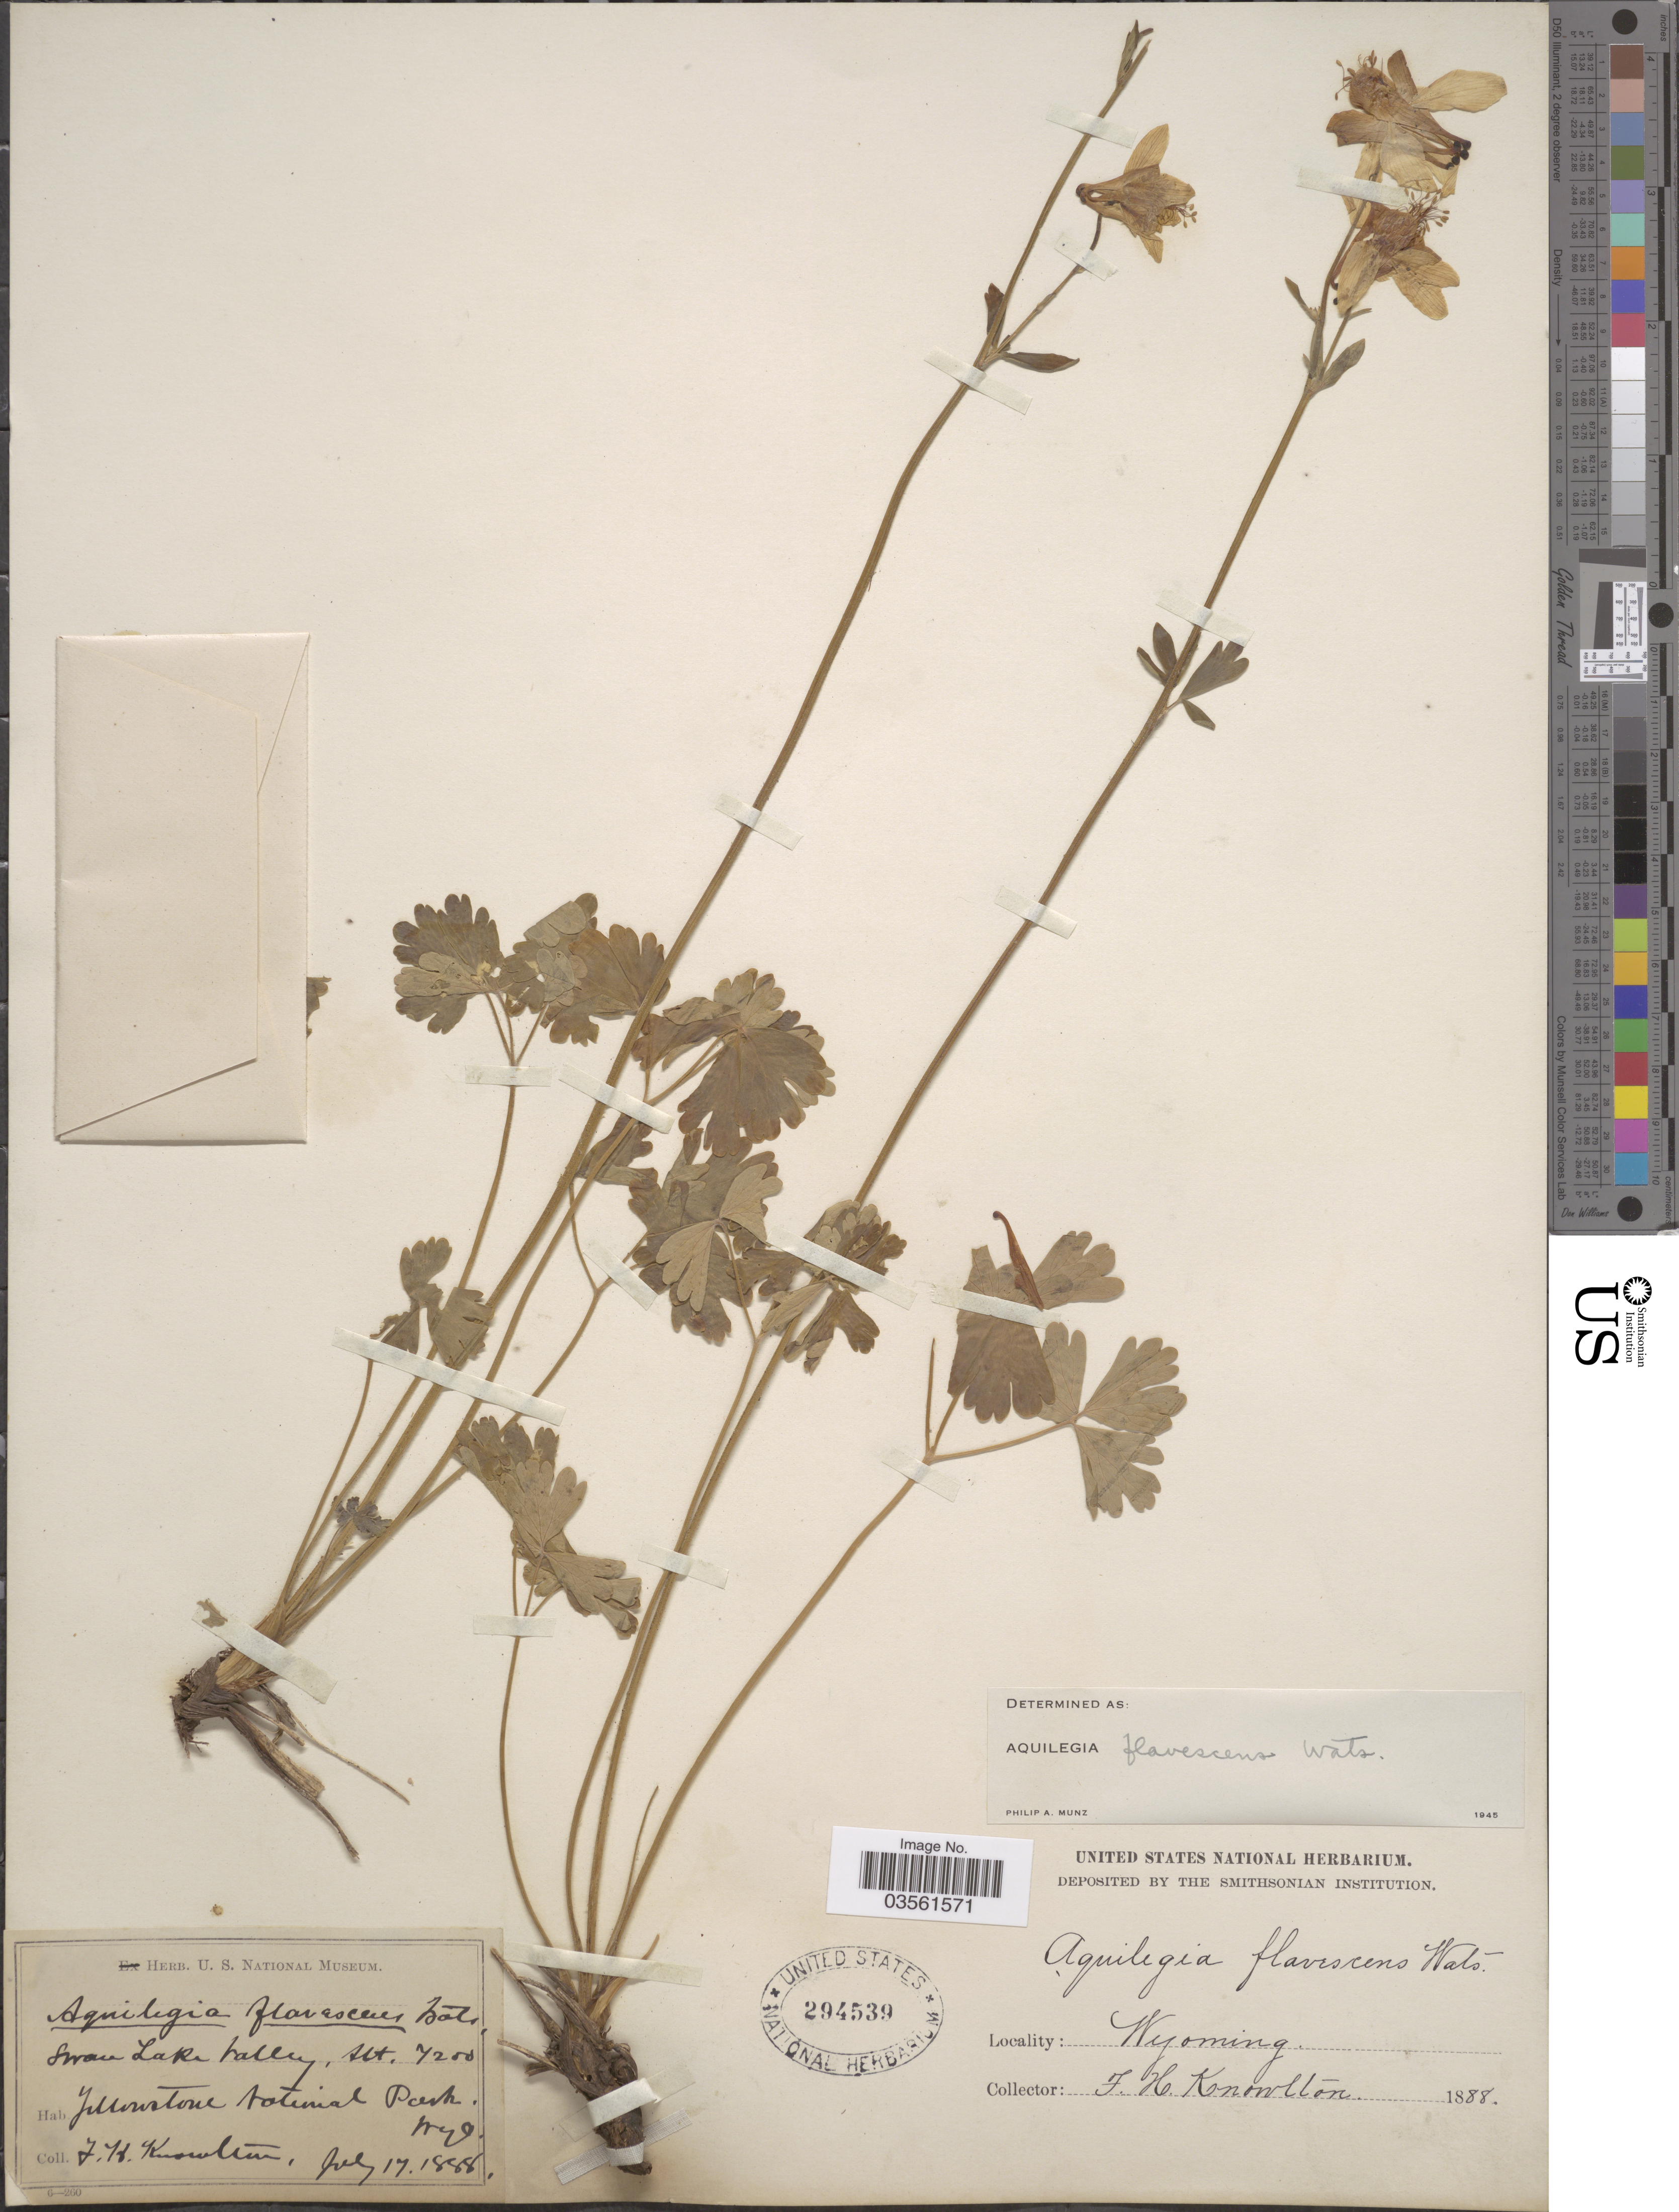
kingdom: Plantae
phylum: Tracheophyta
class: Magnoliopsida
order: Ranunculales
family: Ranunculaceae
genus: Aquilegia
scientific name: Aquilegia flavescens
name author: S. Watson in C. King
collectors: F. H. Knowlton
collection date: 1888-07-17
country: United States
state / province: Wyoming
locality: Swan Lake Valley. Yellowstone National Park.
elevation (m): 2195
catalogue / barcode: US 294539